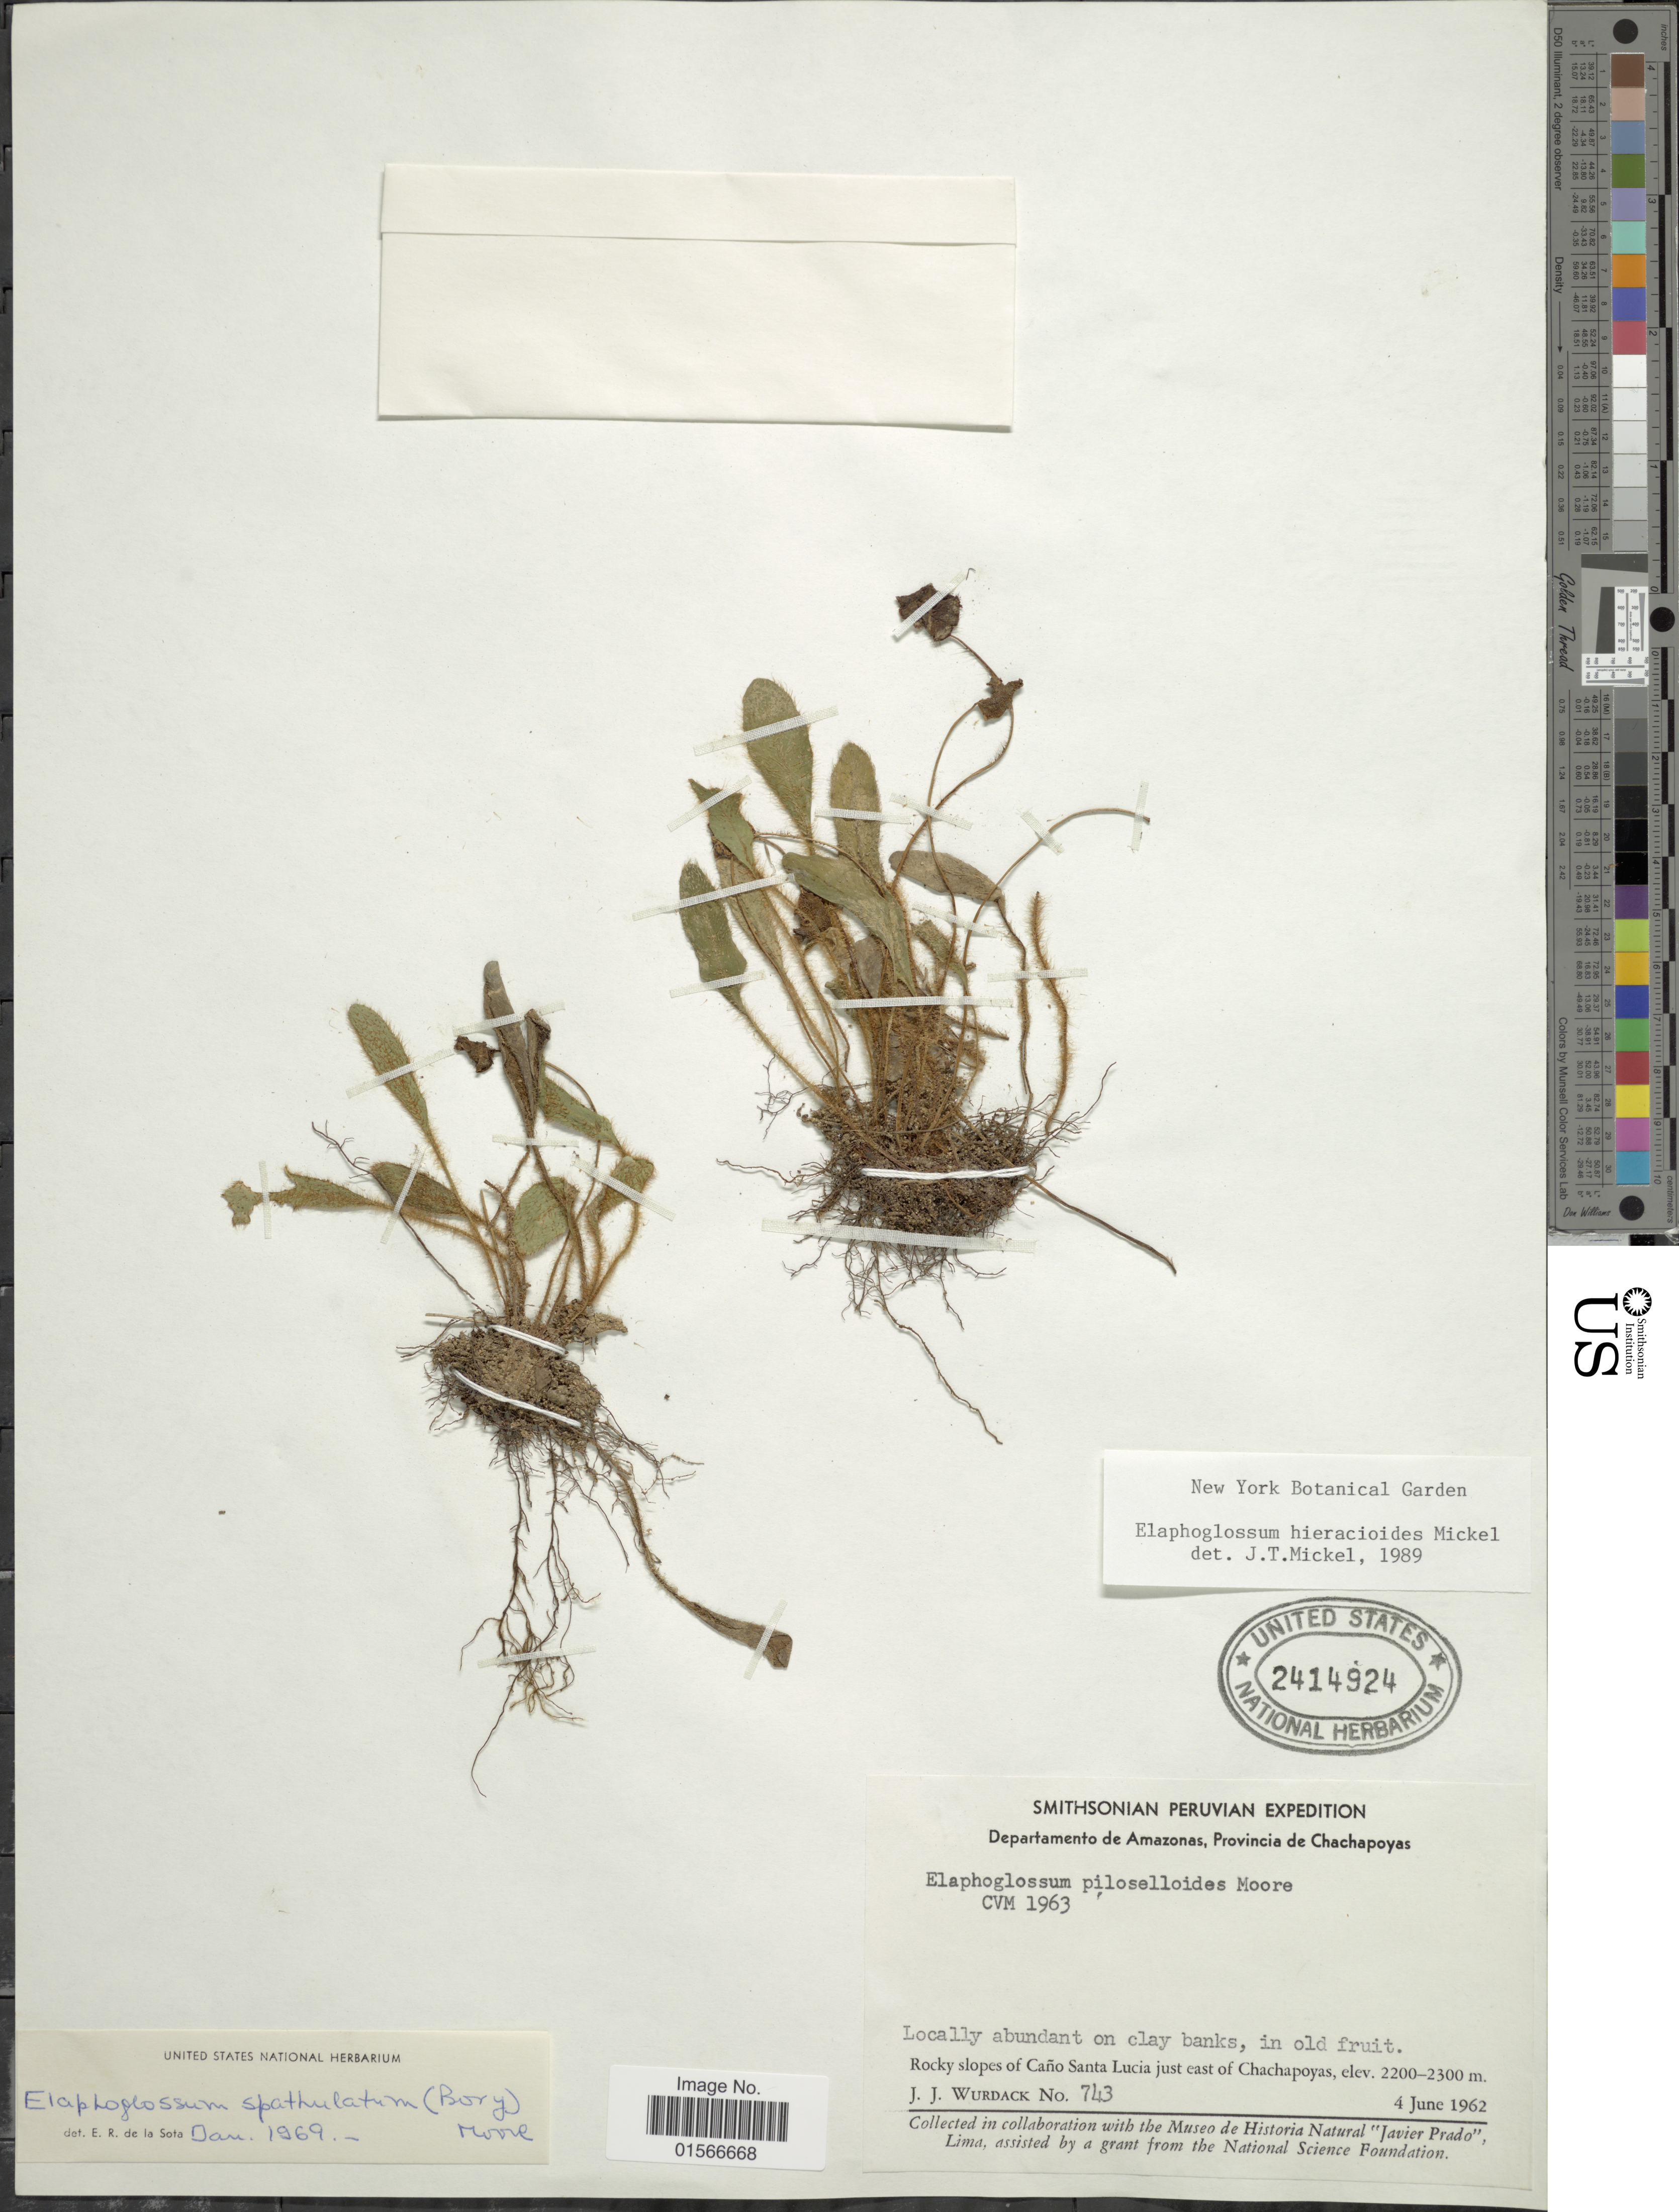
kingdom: Plantae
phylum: Tracheophyta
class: Polypodiopsida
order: Polypodiales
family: Dryopteridaceae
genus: Elaphoglossum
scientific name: Elaphoglossum hieracioides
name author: Mickel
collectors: J. J. Wurdack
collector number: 743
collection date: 1962-06-04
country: Peru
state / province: Amazonas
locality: Departamento de Amazonas, Provincia de Chachapoyas, Rocky slopes of Caño Santa Lucia just east of Chachapoyas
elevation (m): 2200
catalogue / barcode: US 2414924